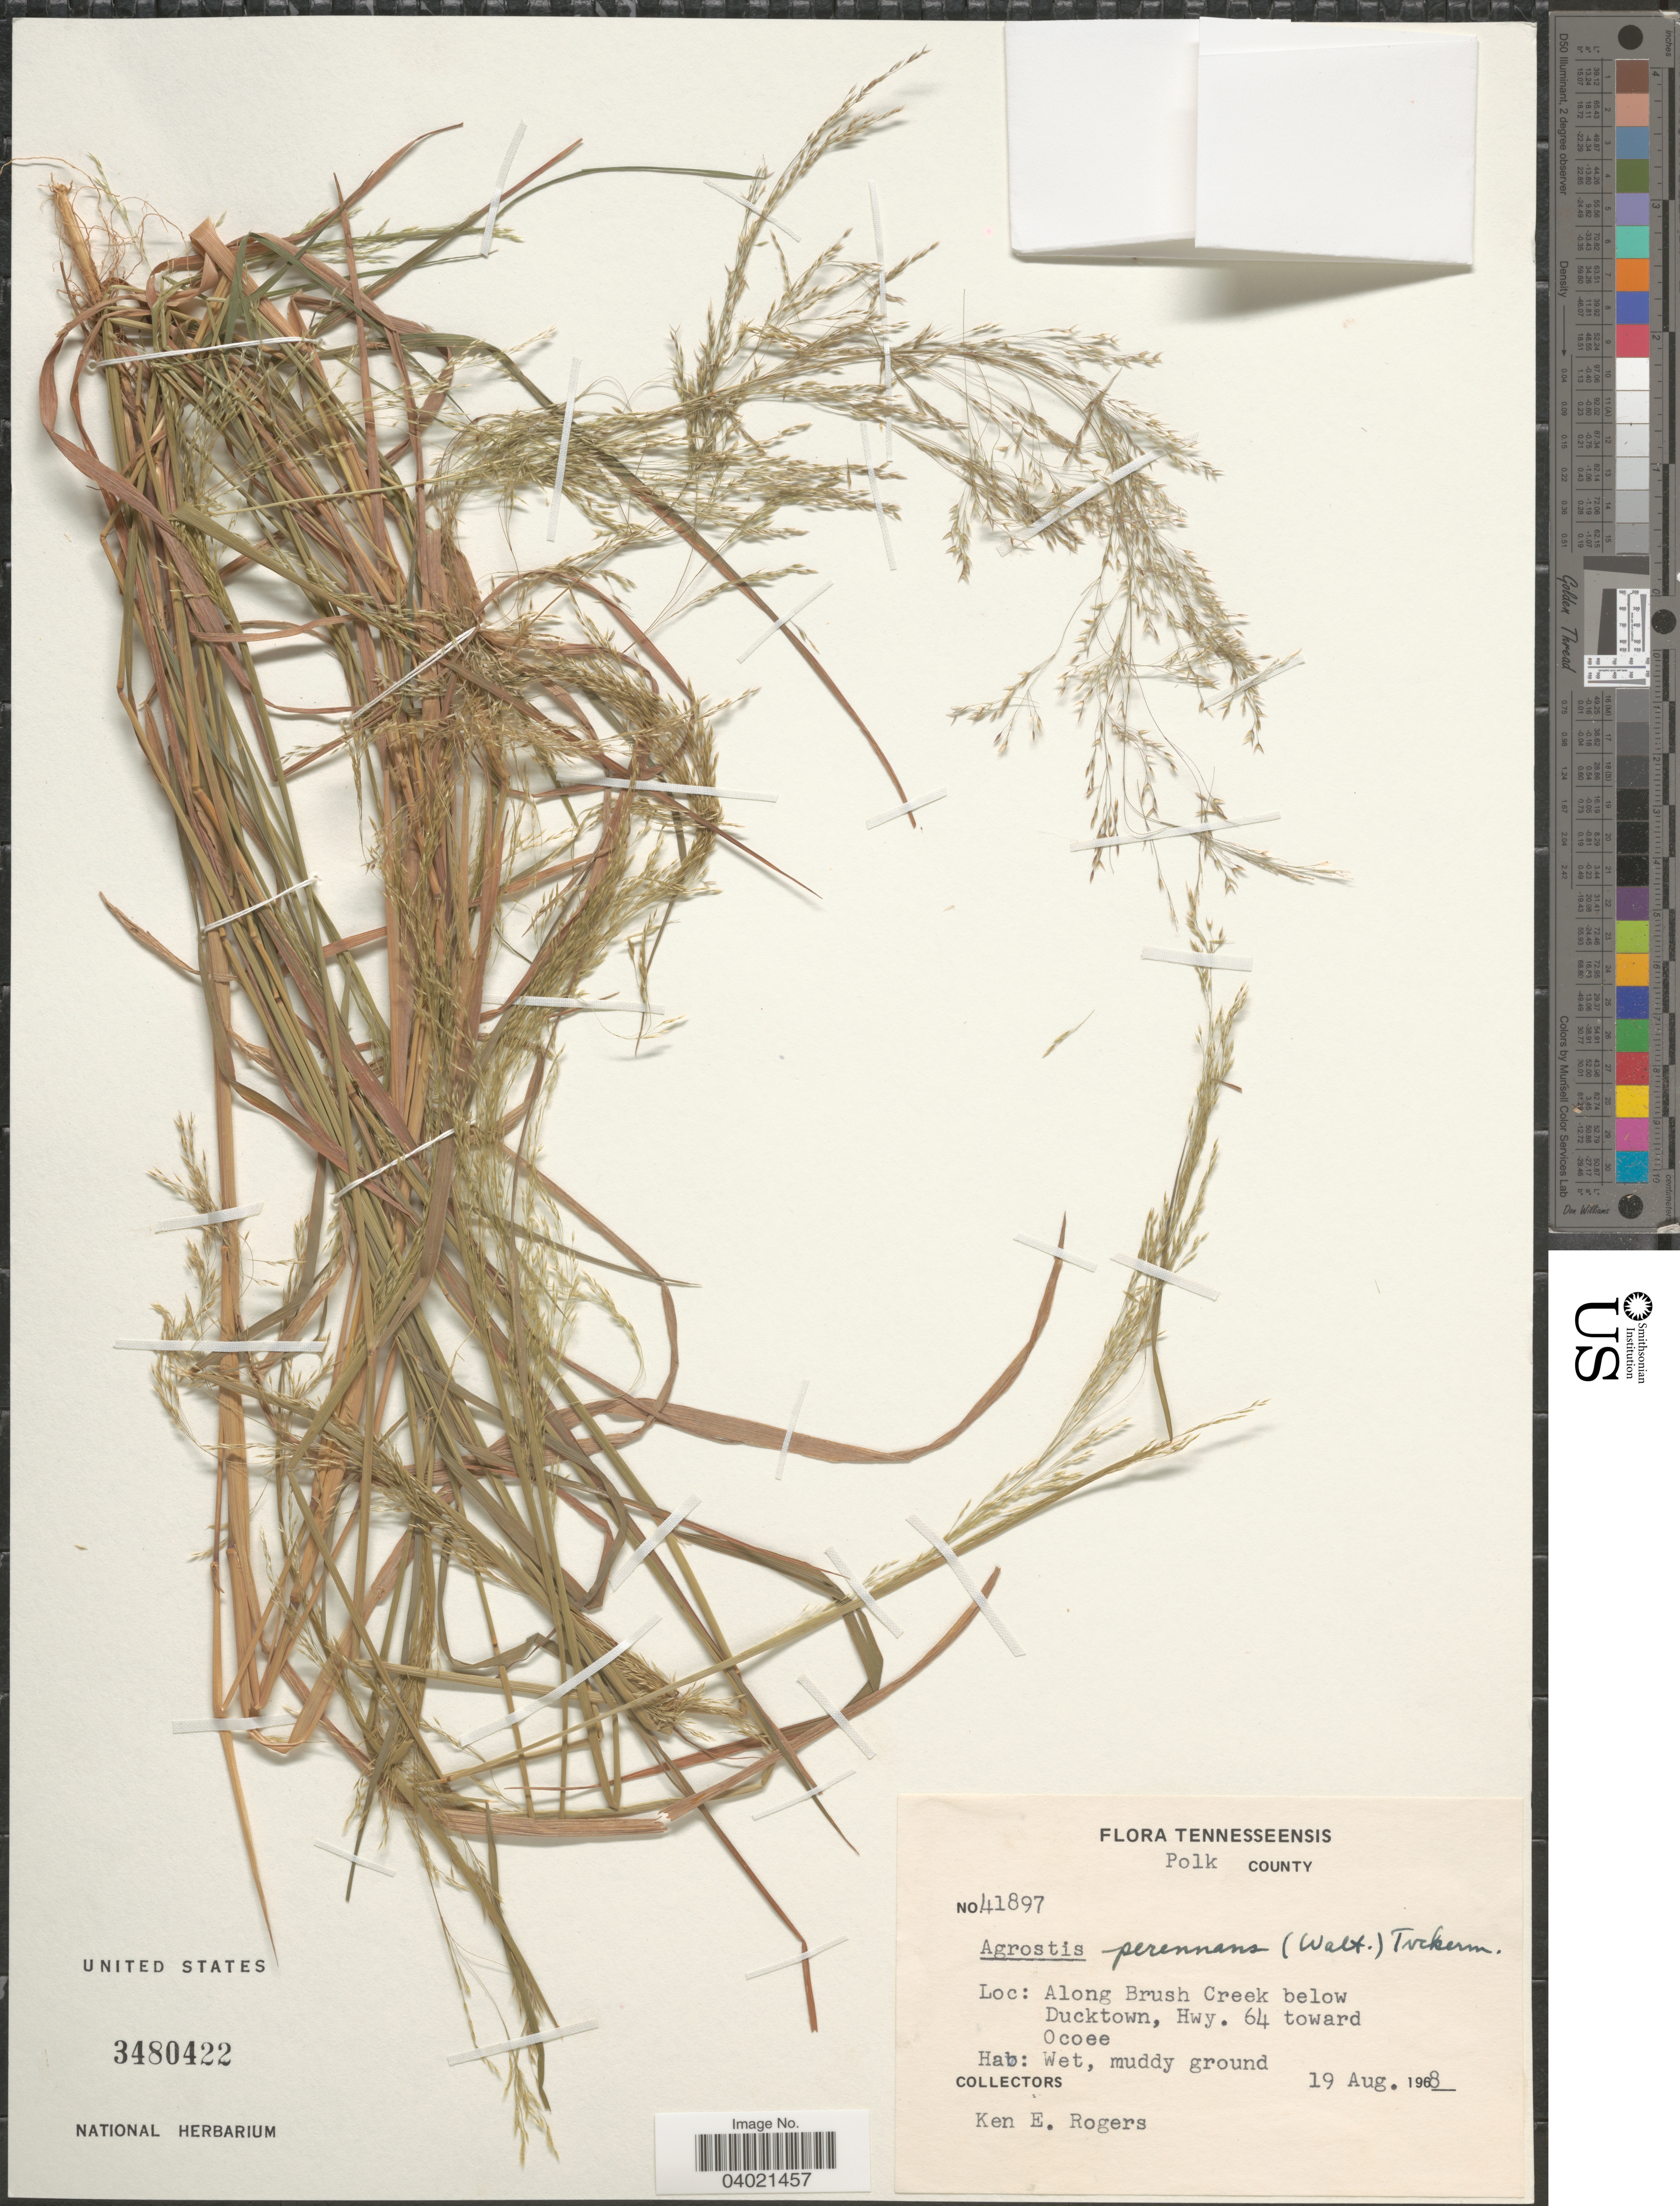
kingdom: Plantae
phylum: Tracheophyta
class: Liliopsida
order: Poales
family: Poaceae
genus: Agrostis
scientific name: Agrostis perennans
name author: (Walter) Tuck.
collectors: K. Rogers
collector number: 41897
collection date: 1968-08-19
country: United States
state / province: Tennessee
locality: Polk County. Along Brush Creek below Ducktown, Hwy. 64 toward Ocoee.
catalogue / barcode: US 3480422